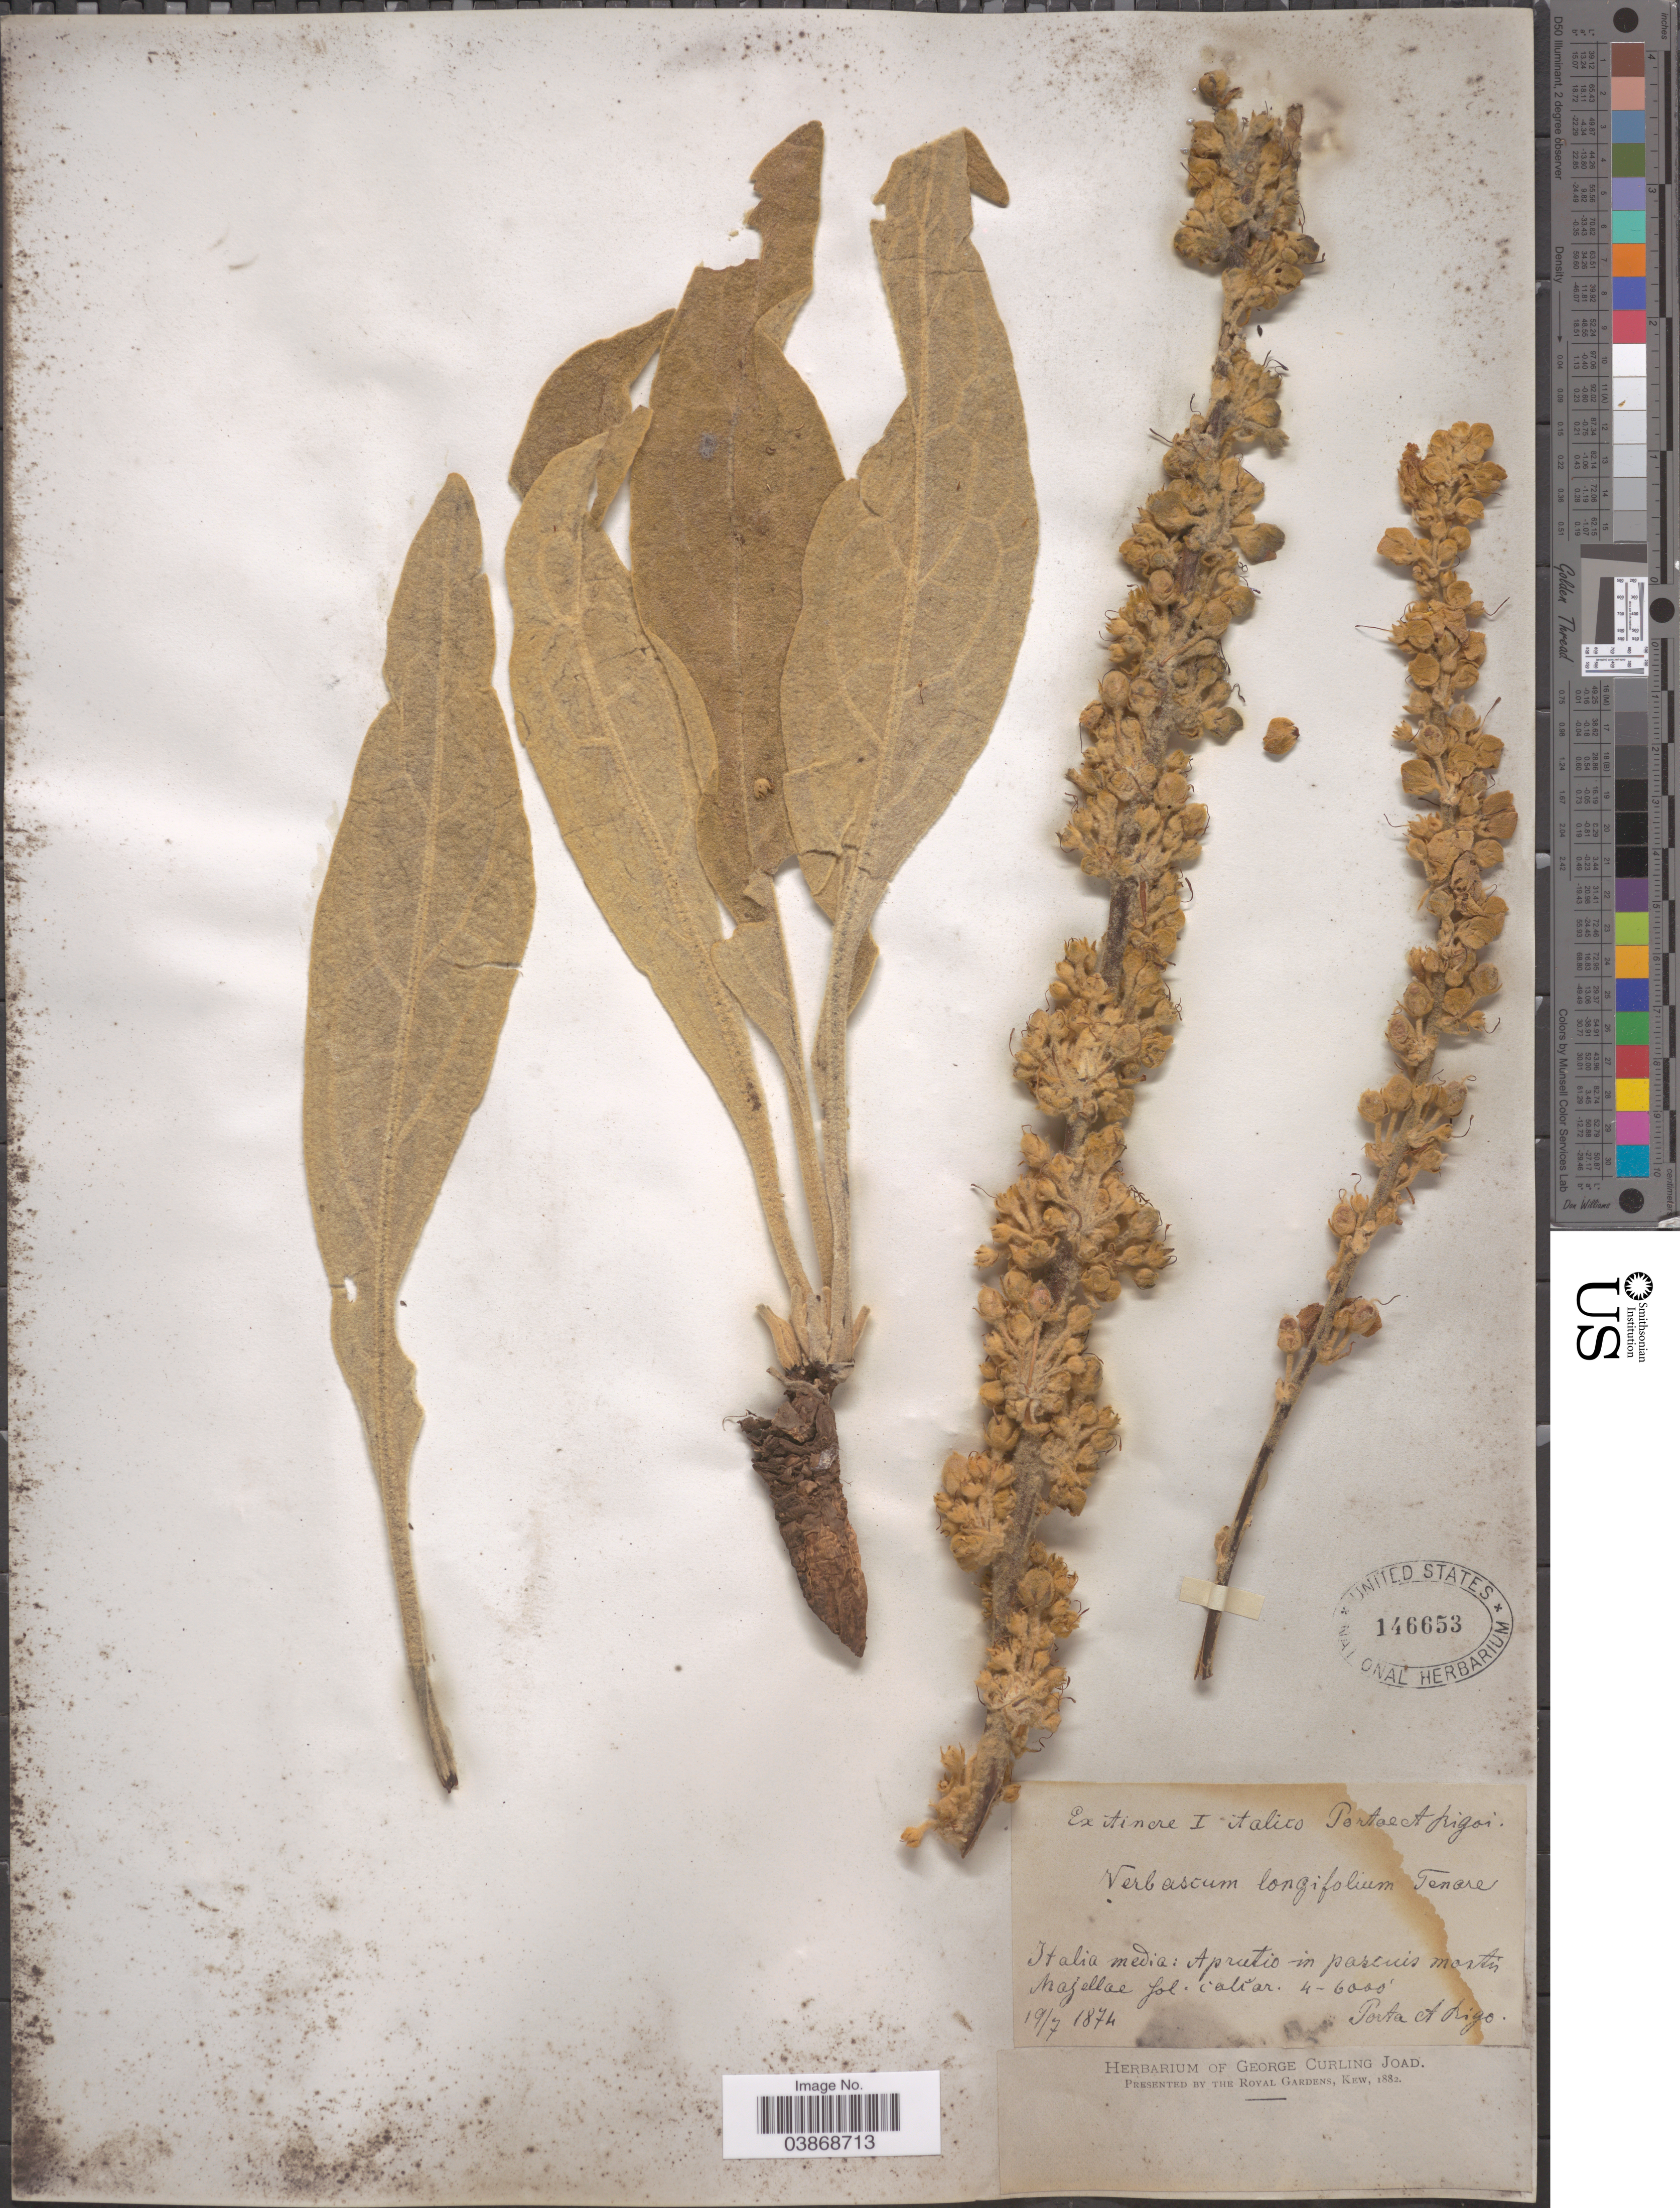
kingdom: Plantae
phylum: Tracheophyta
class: Magnoliopsida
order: Lamiales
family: Scrophulariaceae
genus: Verbascum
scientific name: Verbascum longifolium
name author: Ten.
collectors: -- Porta & -- Rigo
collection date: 1874-07-19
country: Italy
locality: Italia media: Aprutio in pascuis martin Mazellace fos. calíar.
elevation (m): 4000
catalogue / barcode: US 146653